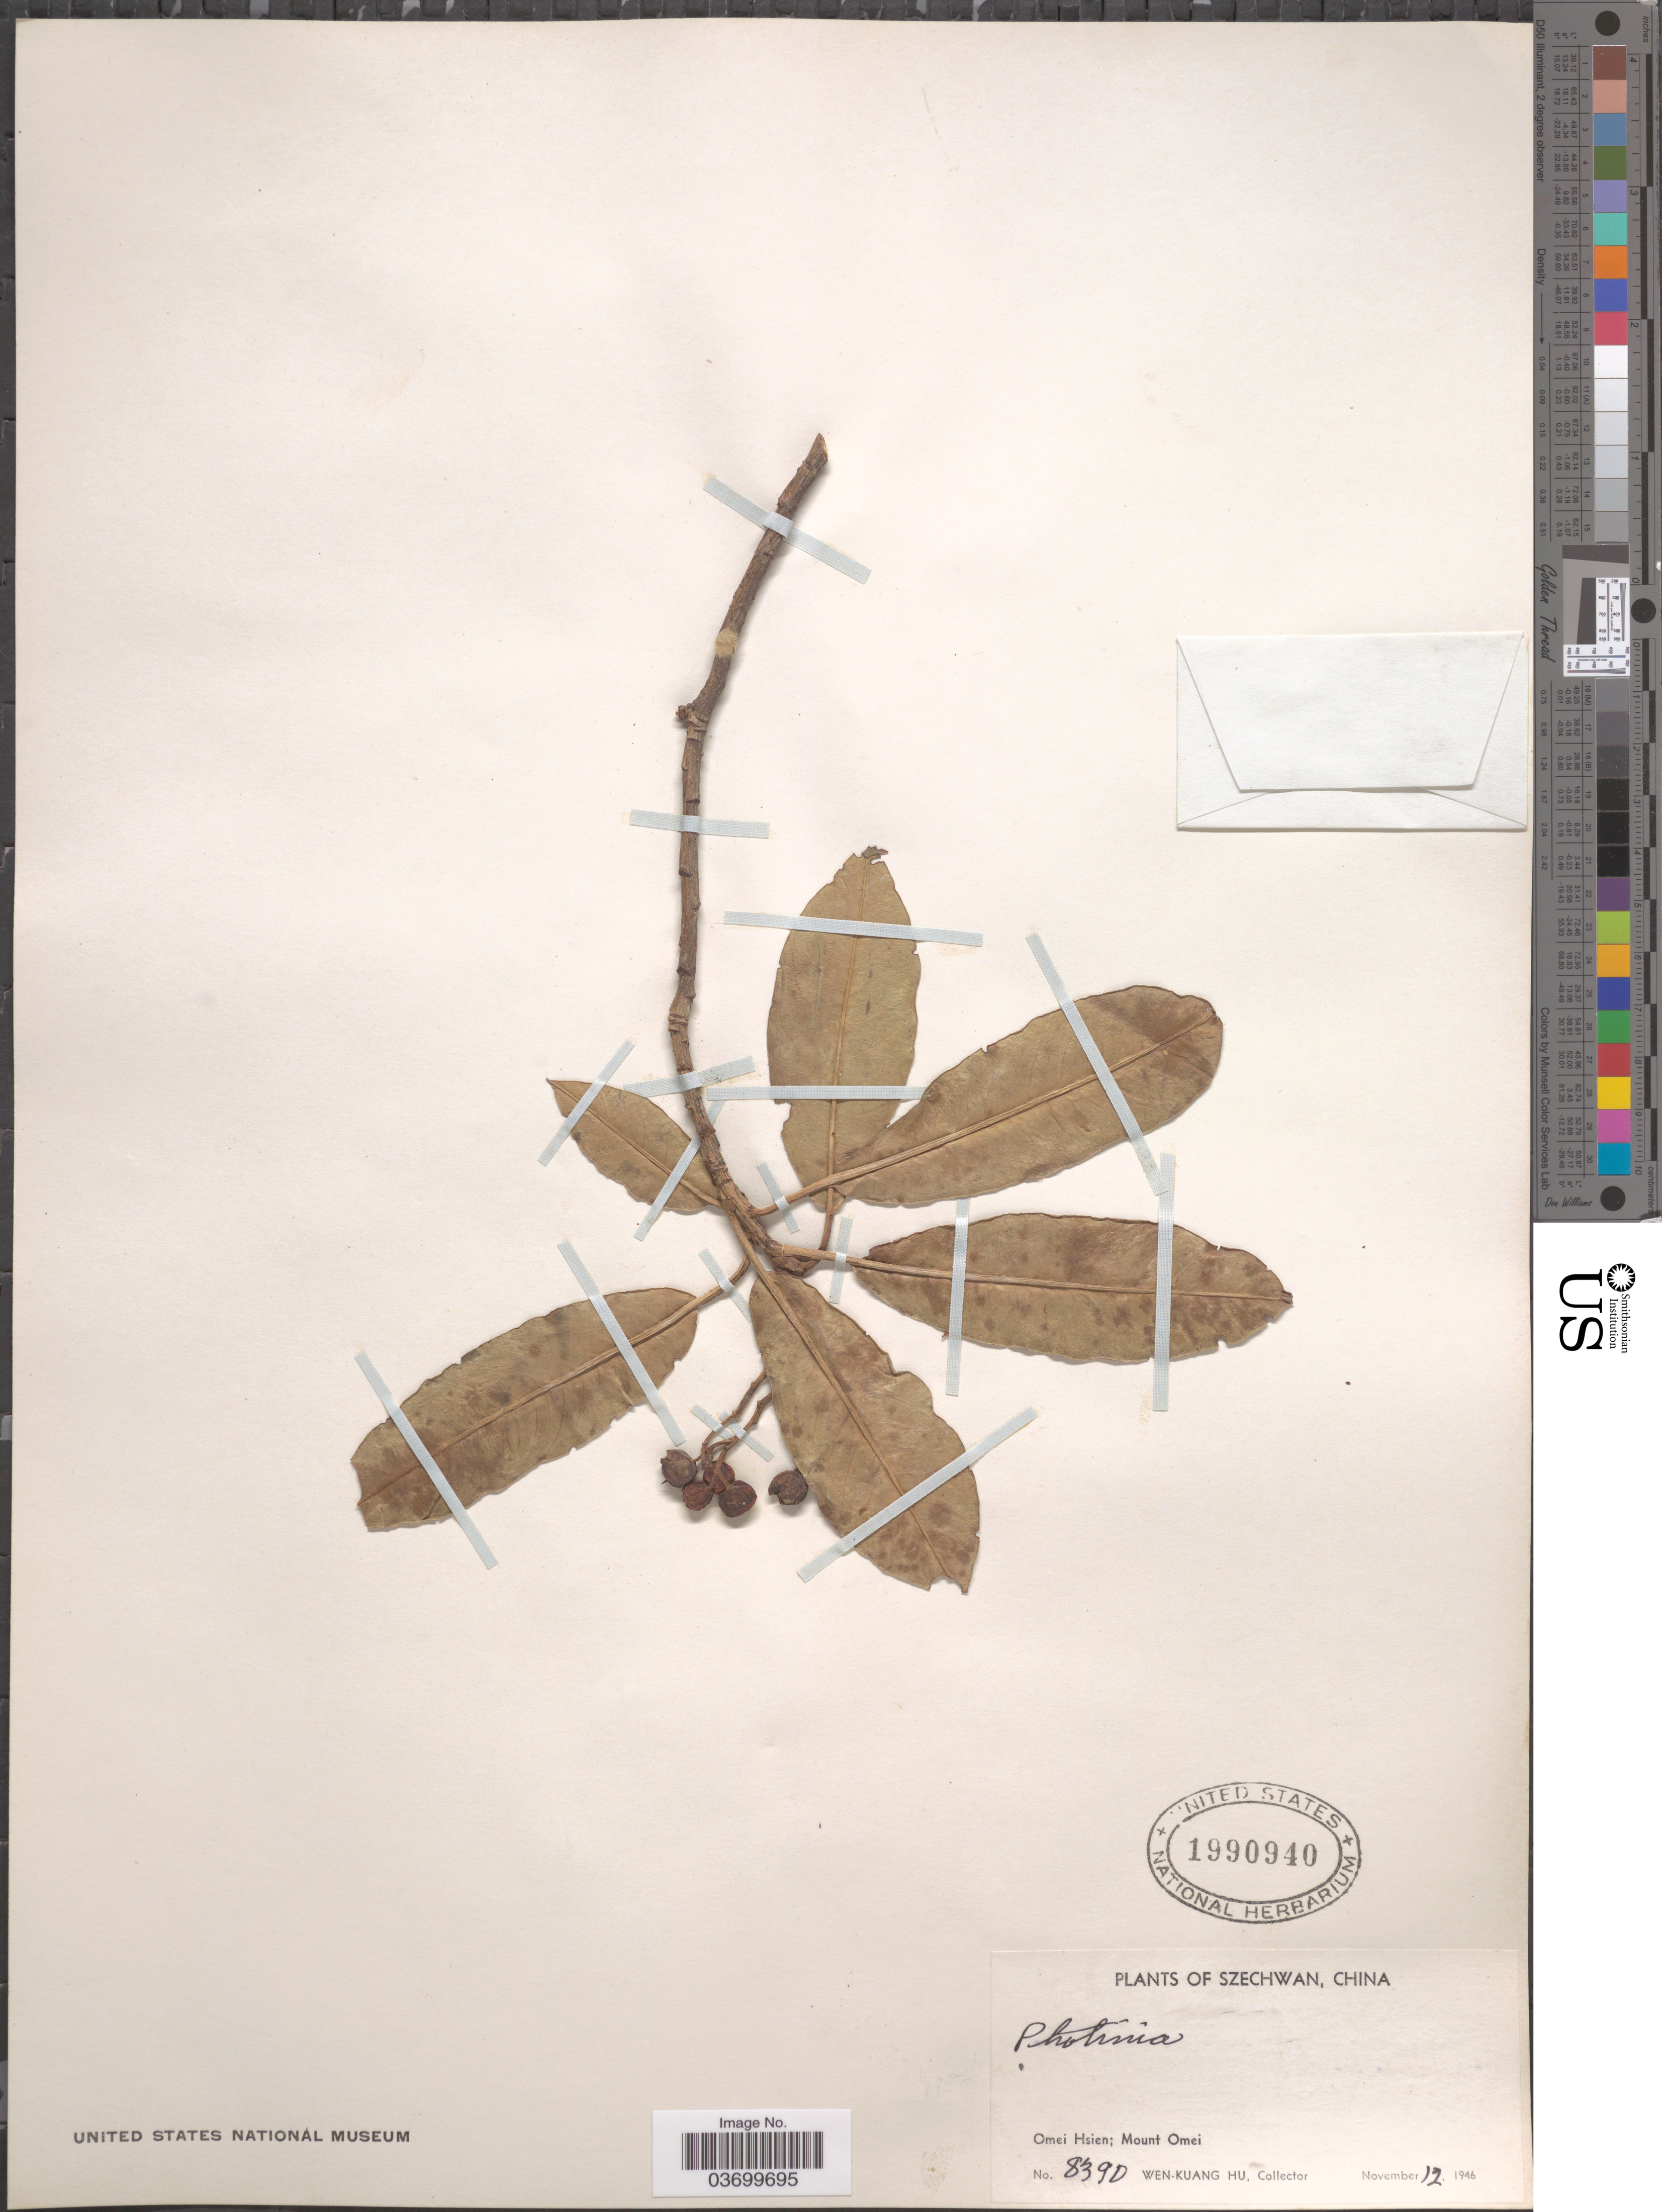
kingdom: Plantae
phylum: Tracheophyta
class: Magnoliopsida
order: Rosales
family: Rosaceae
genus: Photinia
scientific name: Photinia sp.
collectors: W. K. Hu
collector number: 8390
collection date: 1946-11-12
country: China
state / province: Sichuan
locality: Szechwan. Omei Hsien; Mount Omei.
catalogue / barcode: US 1990940